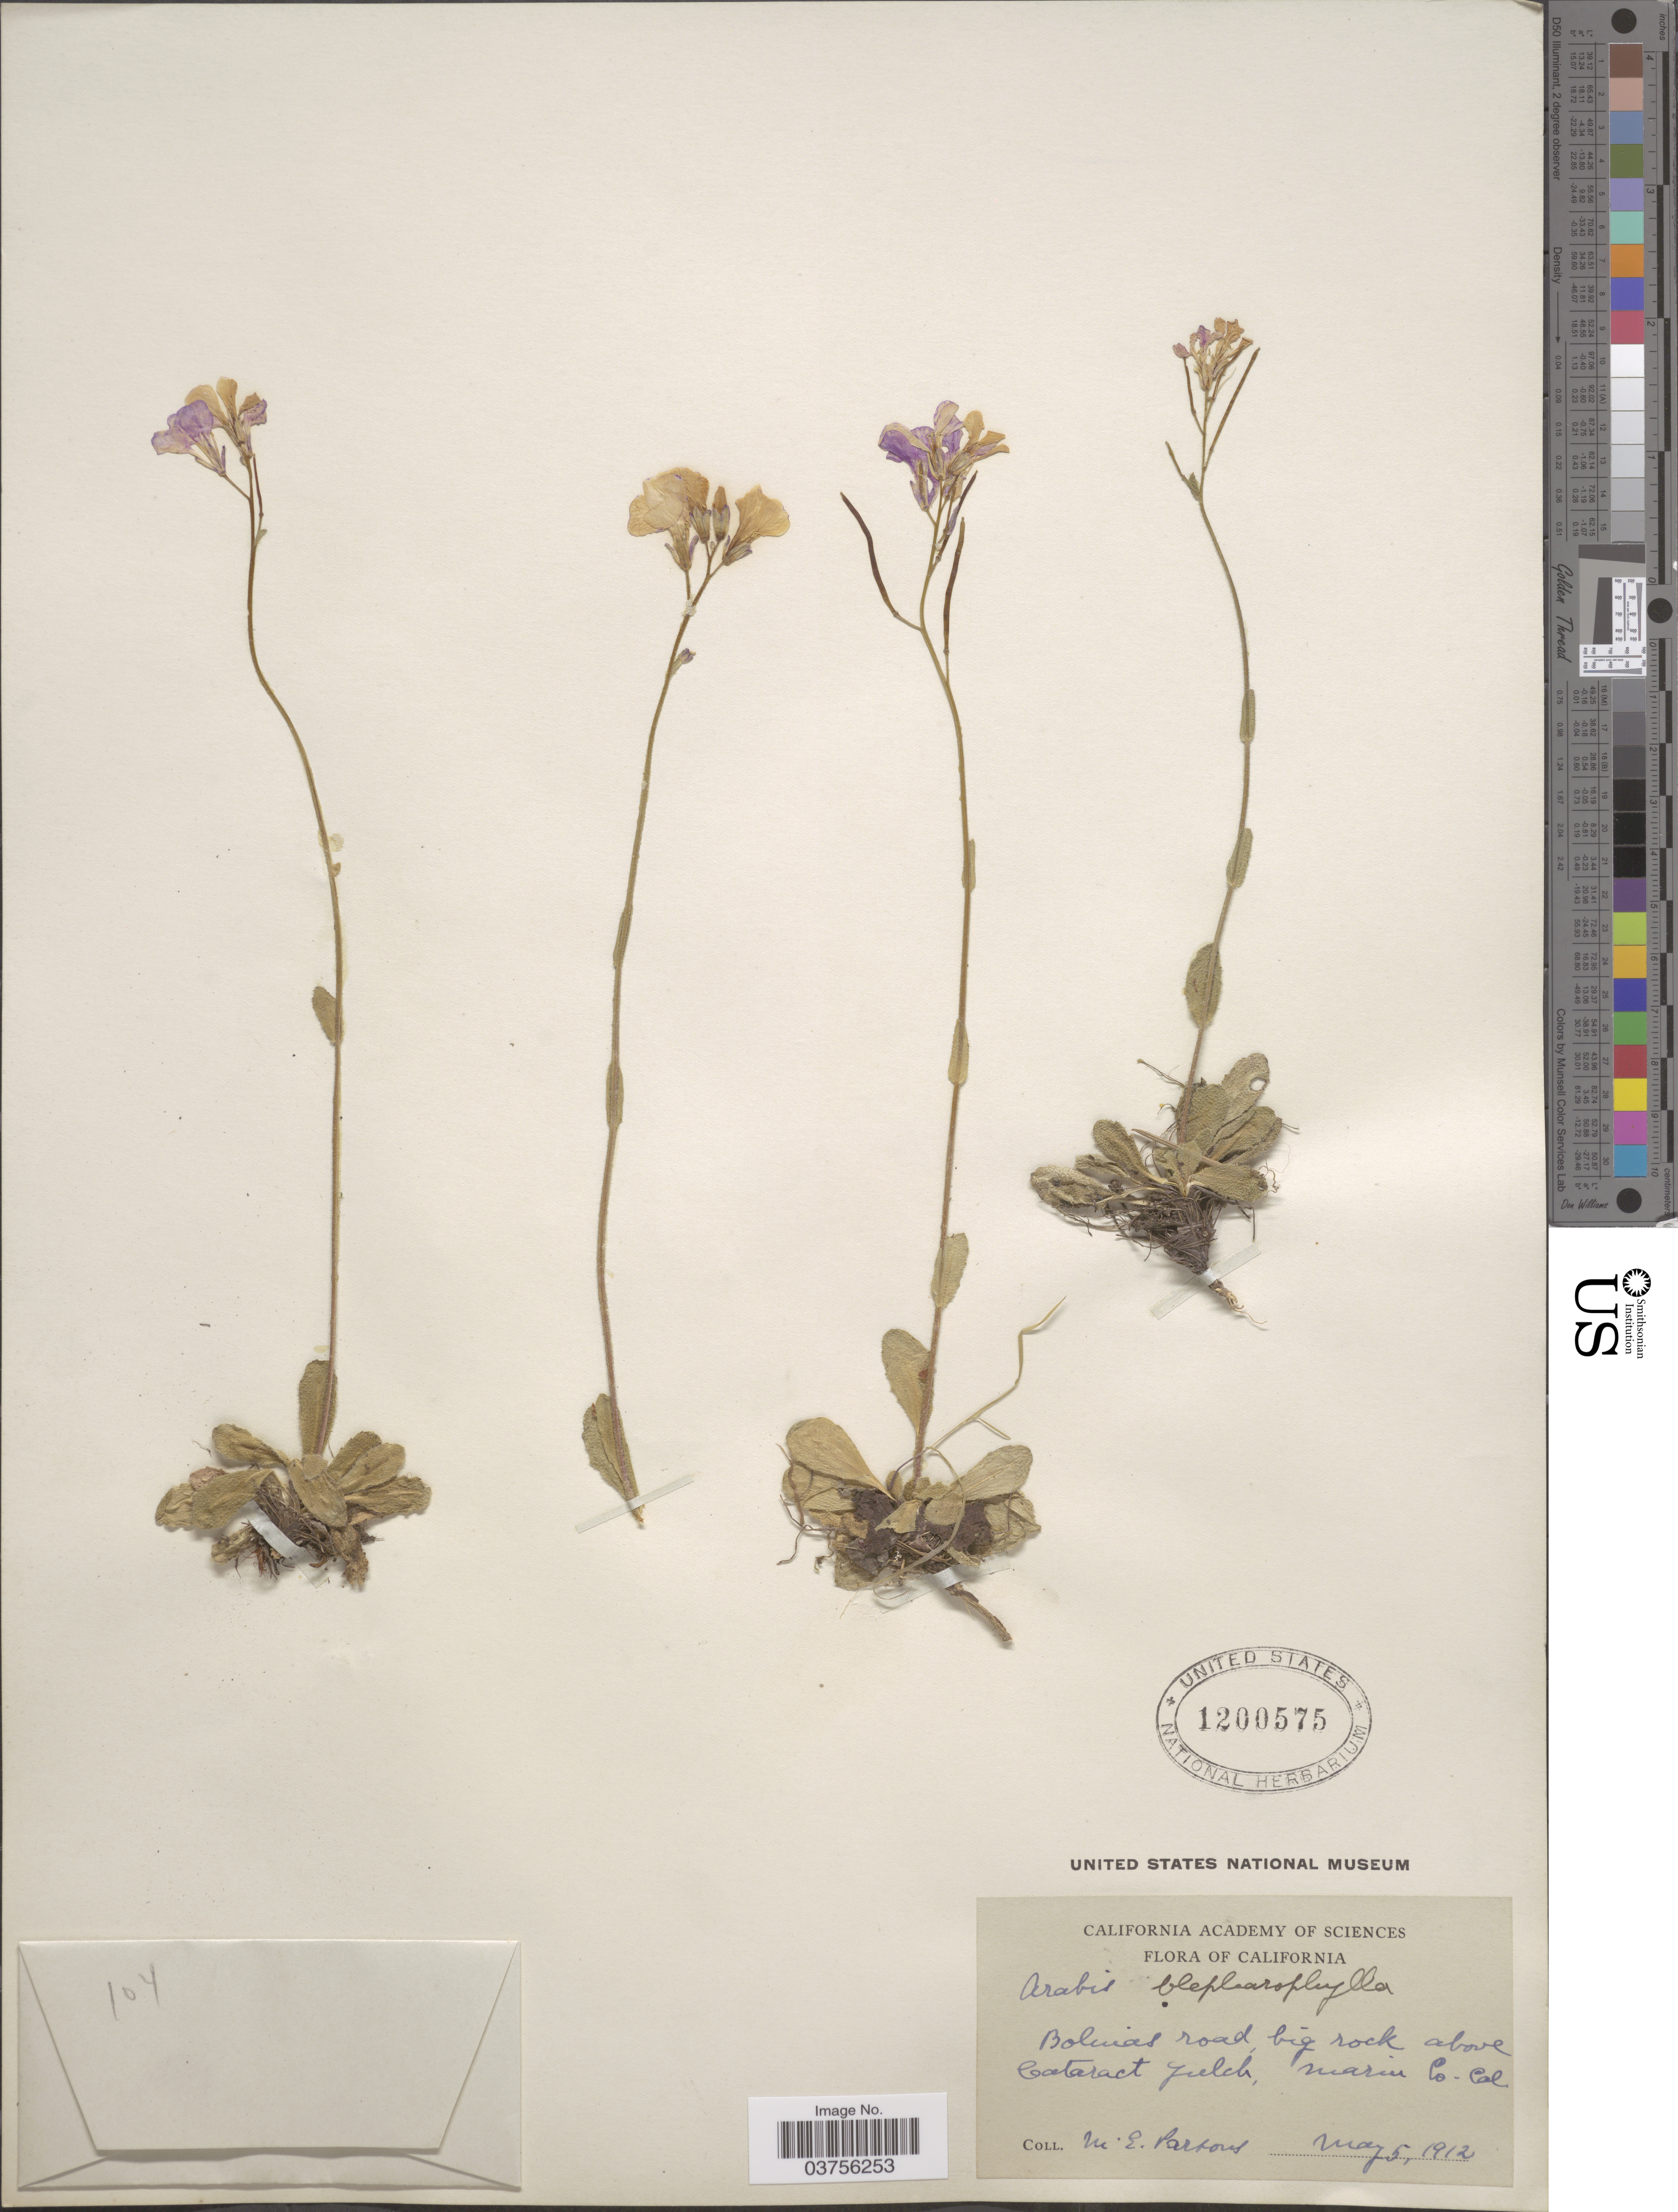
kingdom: Plantae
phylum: Tracheophyta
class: Magnoliopsida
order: Brassicales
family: Brassicaceae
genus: Arabis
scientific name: Arabis blepharophylla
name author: Hook. & Arn.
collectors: M. Parsons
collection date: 1912-05-05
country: United States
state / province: California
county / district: Marin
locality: Bolinas road, big rock above Cataract Gulch, Marin Co.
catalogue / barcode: US 1200575